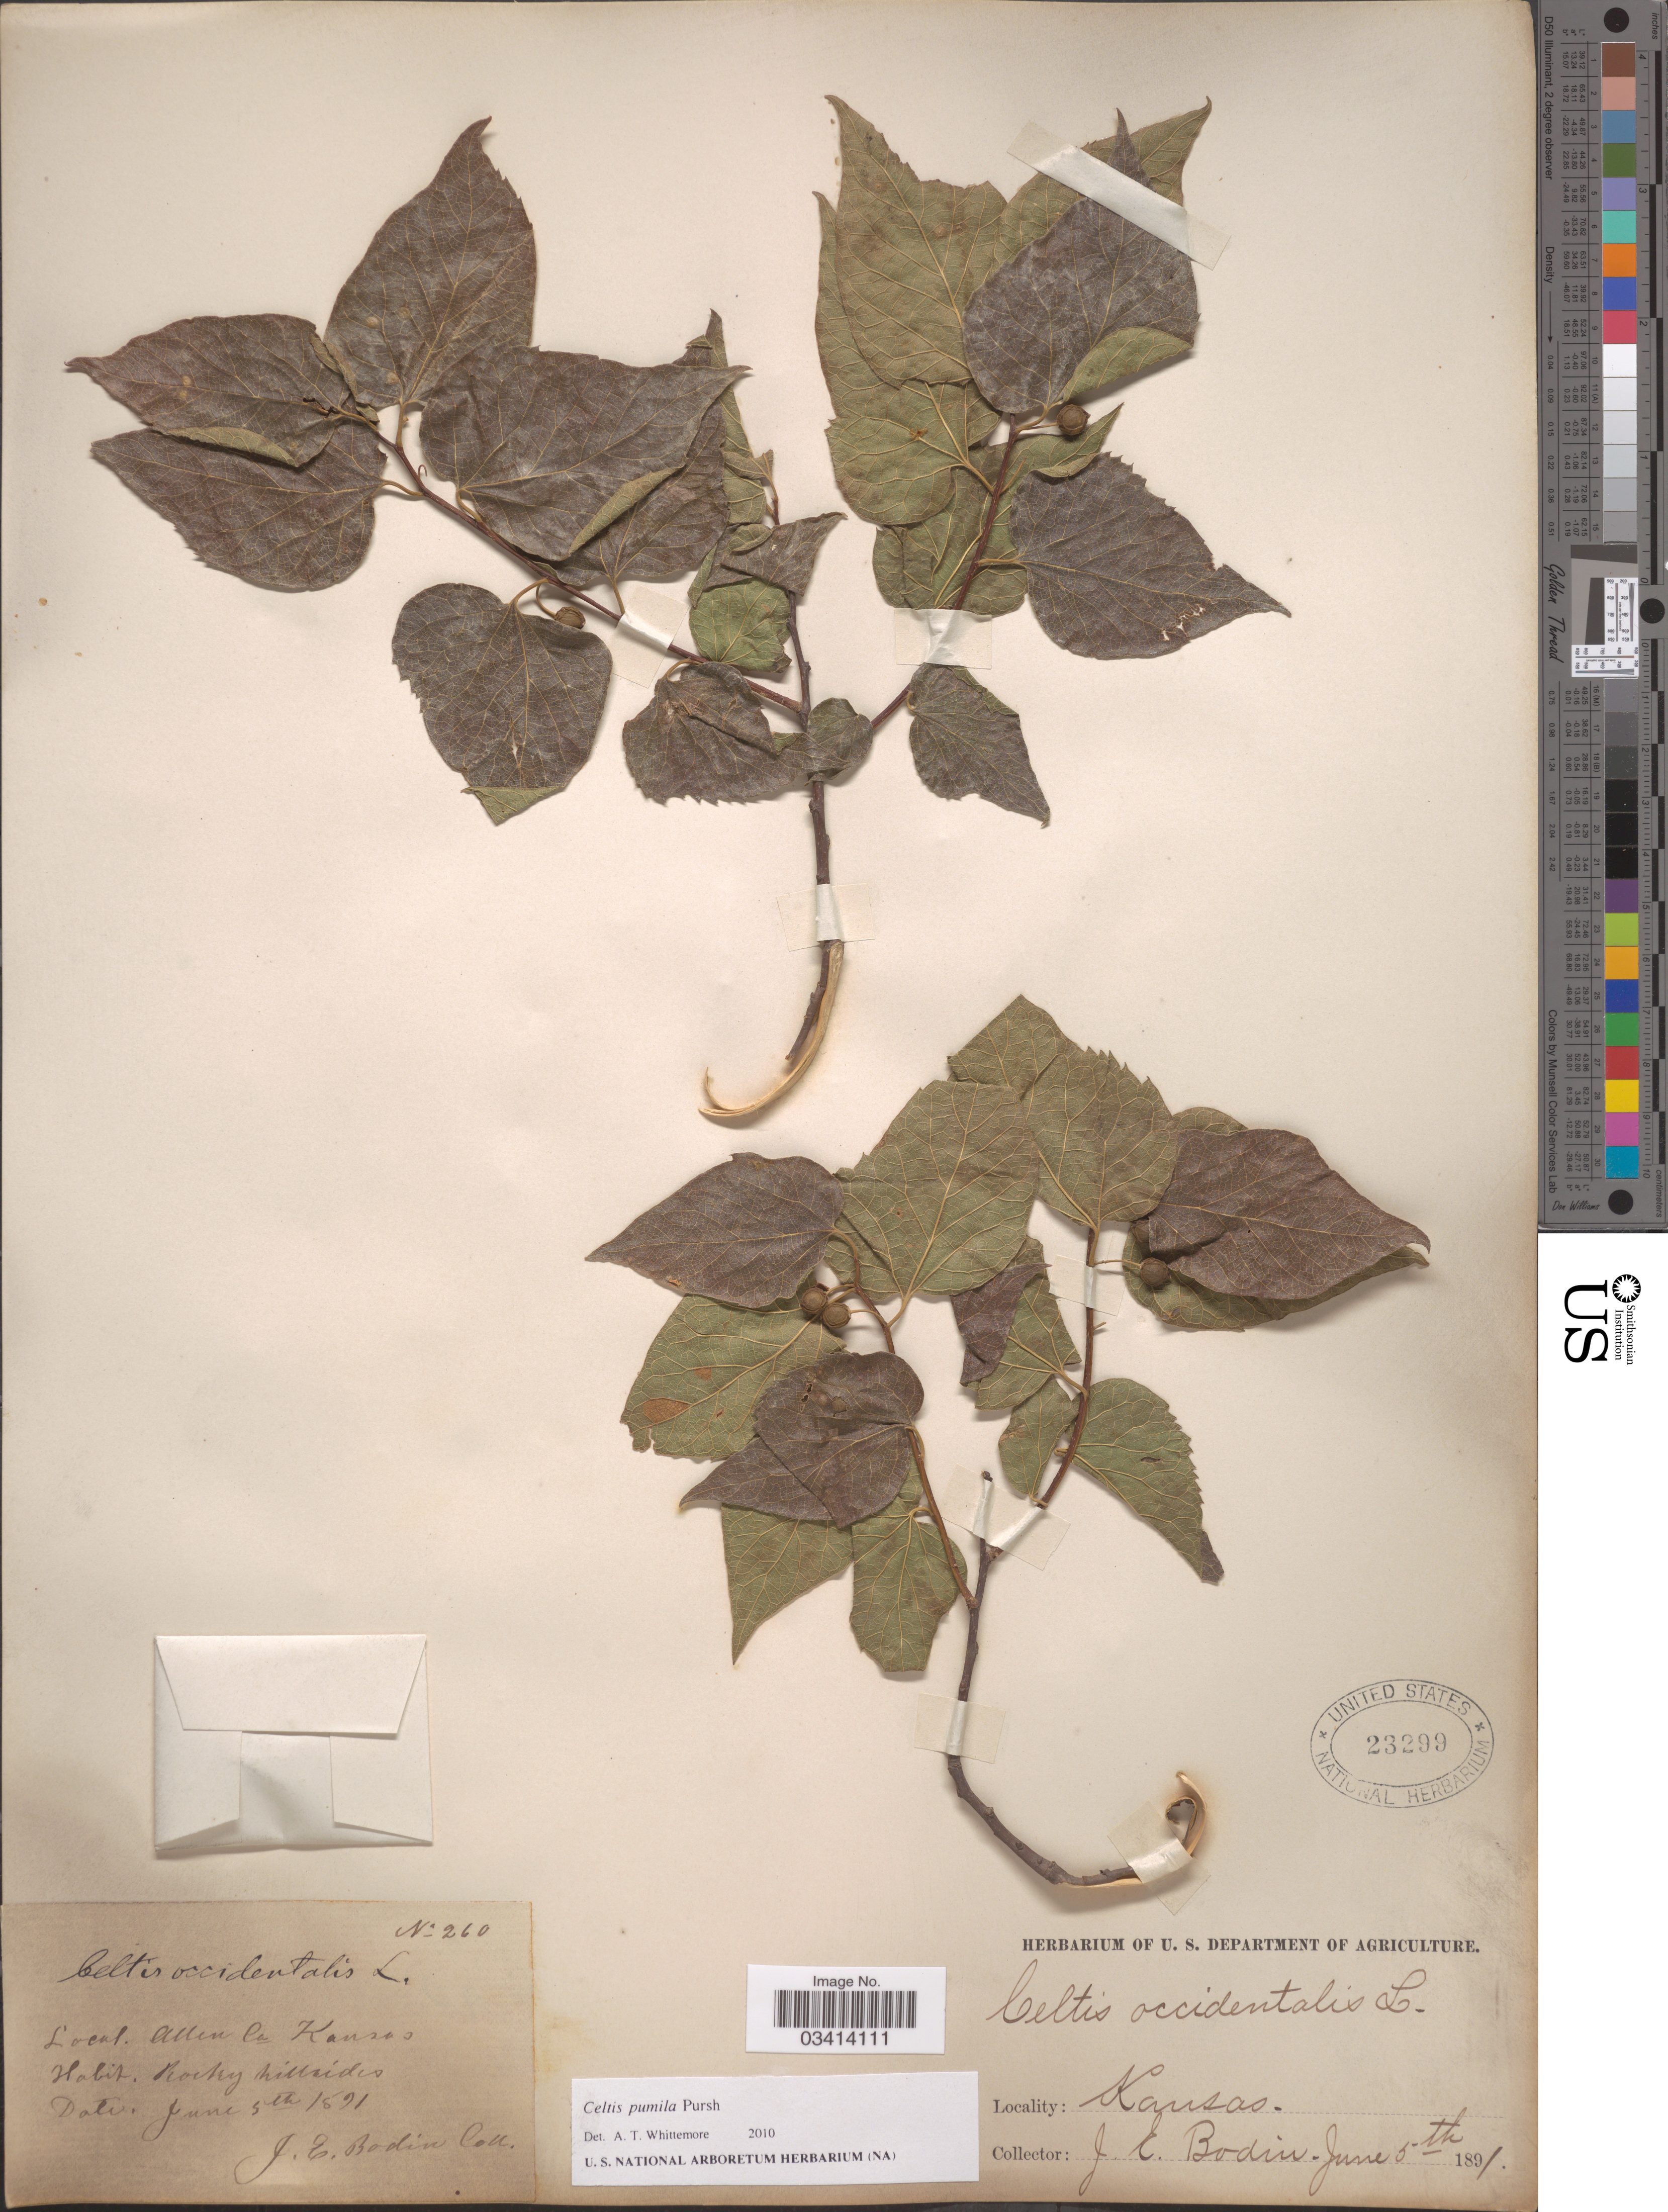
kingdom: Plantae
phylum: Tracheophyta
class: Magnoliopsida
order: Rosales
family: Cannabaceae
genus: Celtis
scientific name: Celtis pumila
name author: Pursh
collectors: J. E. Bodin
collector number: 260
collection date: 1891-06-05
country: United States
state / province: Kansas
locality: Allen Co.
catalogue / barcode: US 23299